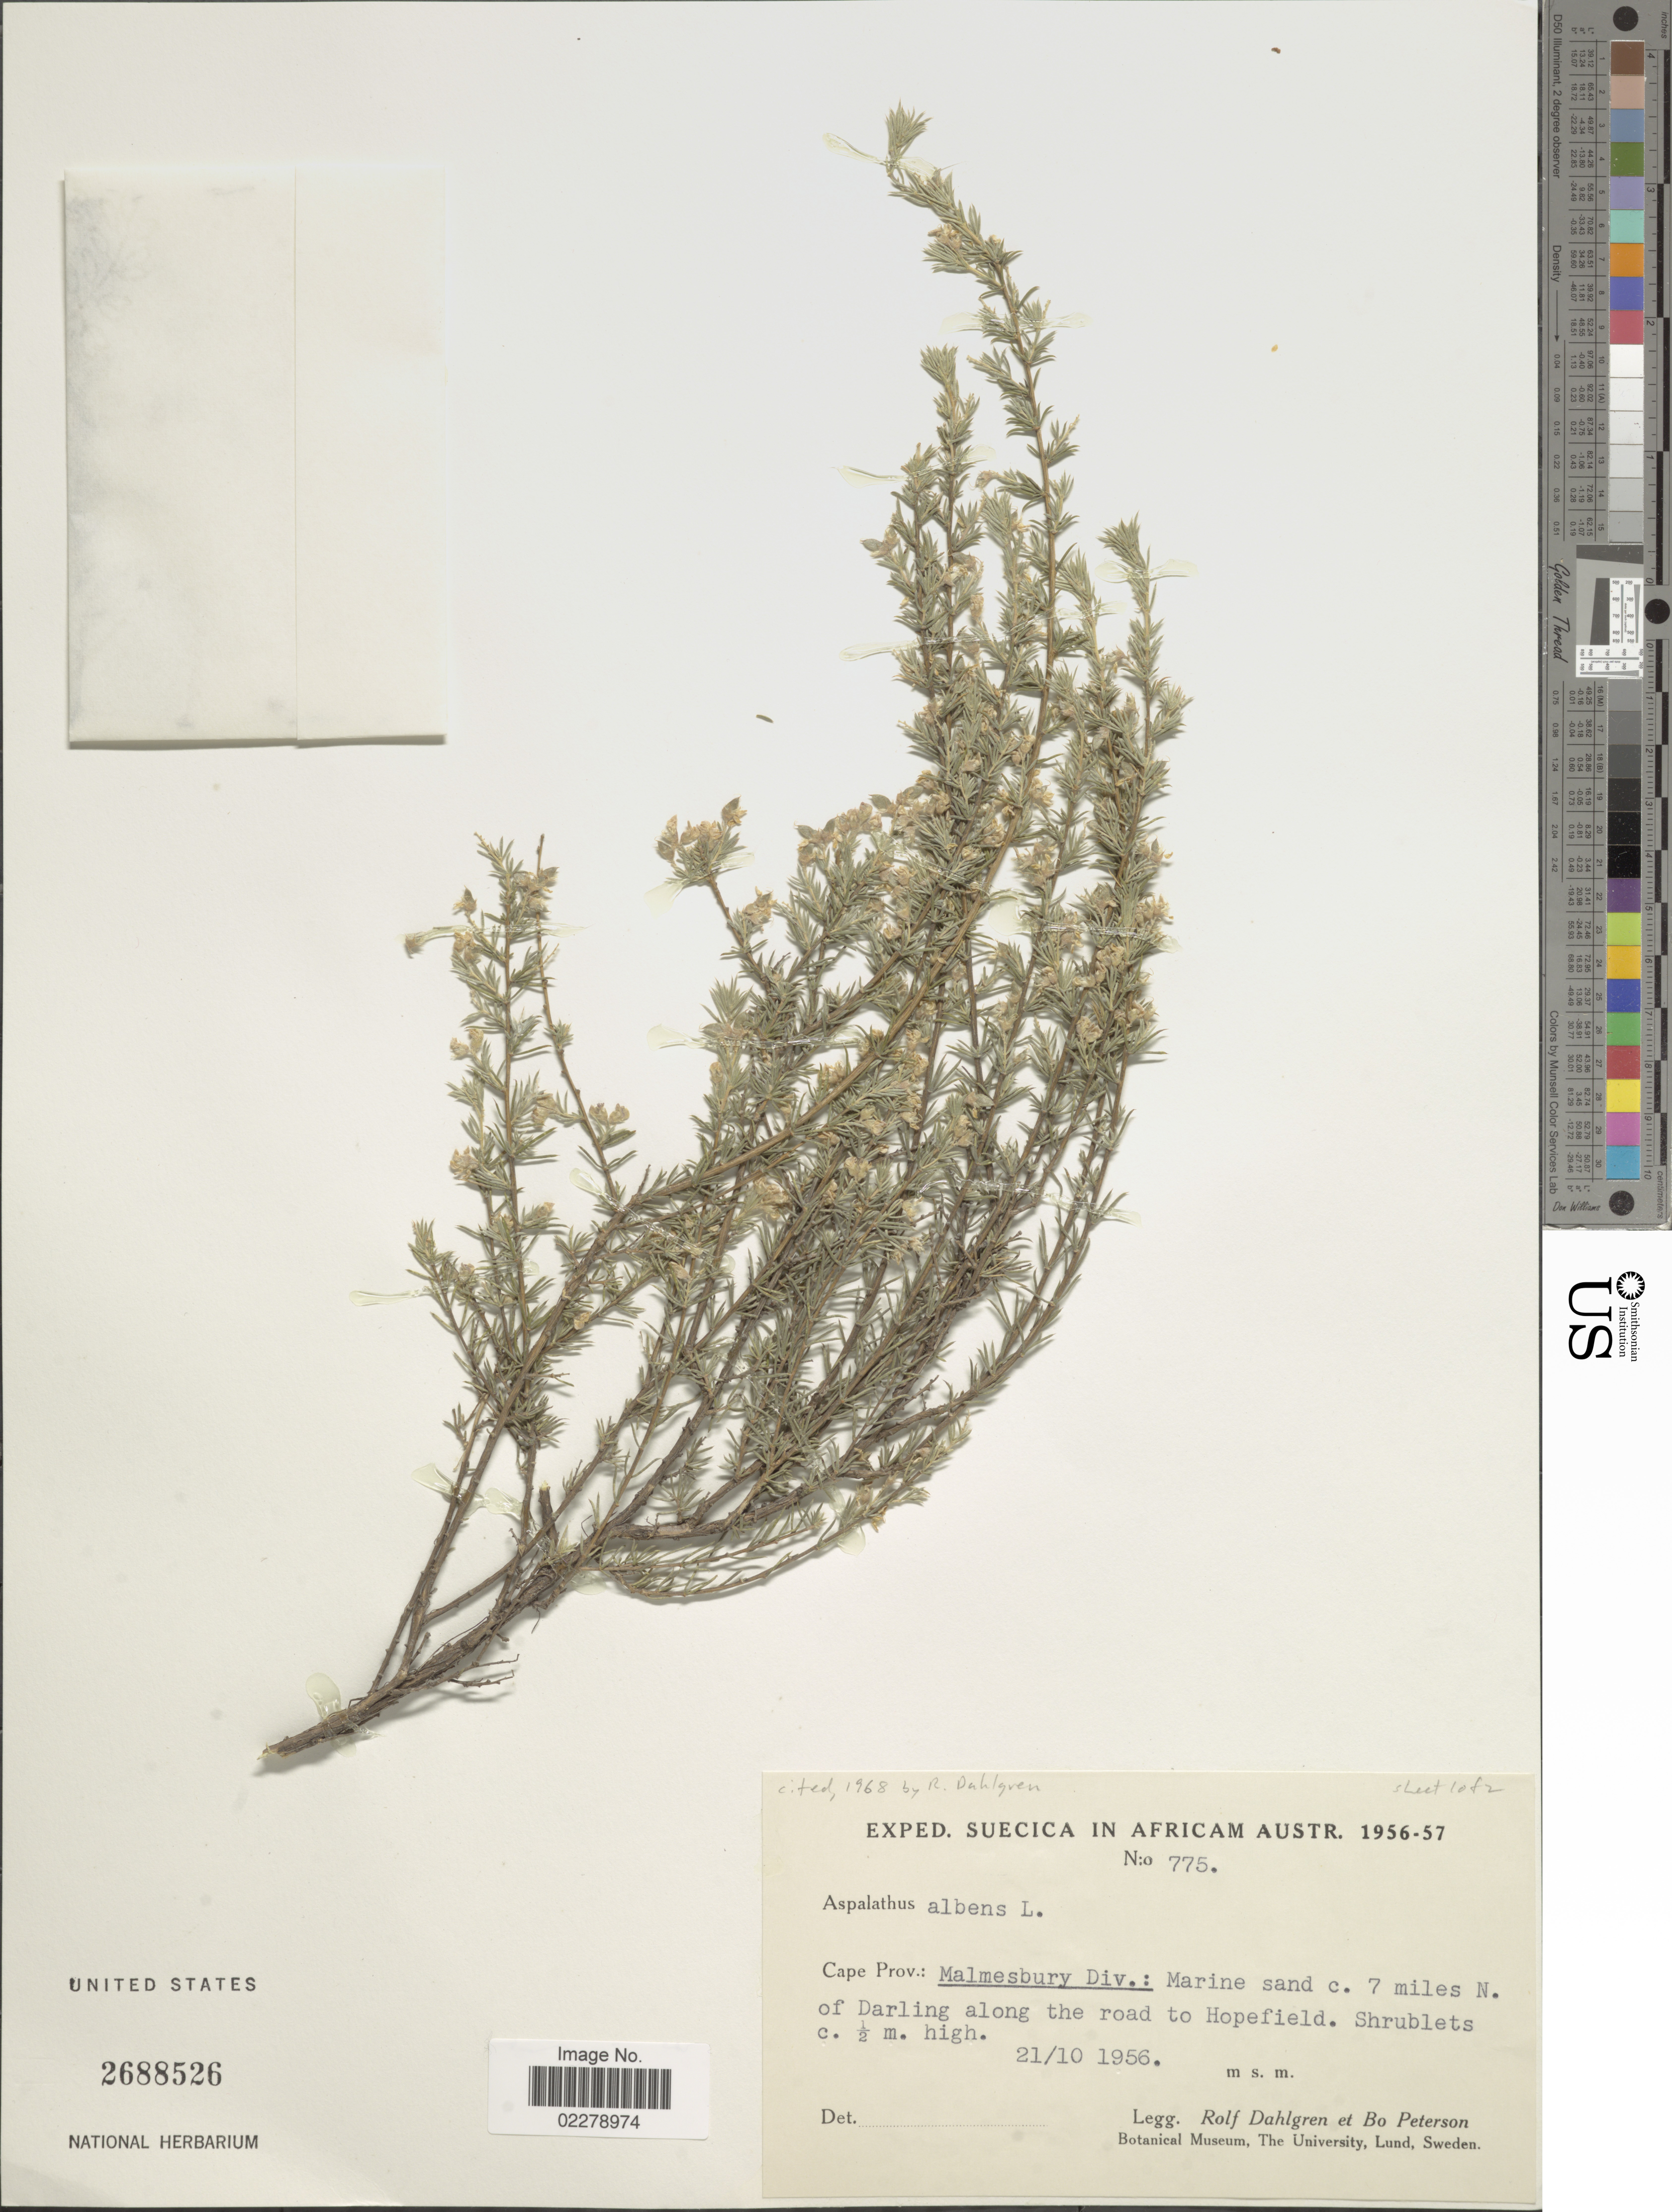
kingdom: Plantae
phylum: Tracheophyta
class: Magnoliopsida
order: Fabales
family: Fabaceae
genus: Aspalathus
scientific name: Aspalathus albens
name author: L.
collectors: R. Dahlgren & B. H. Peterson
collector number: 775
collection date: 1956-10-21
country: South Africa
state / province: Western Cape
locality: Malmesbury Div. : Marine Sand c. 7 miles N. of Darling along the road to Hopefield.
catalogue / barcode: US 2688526